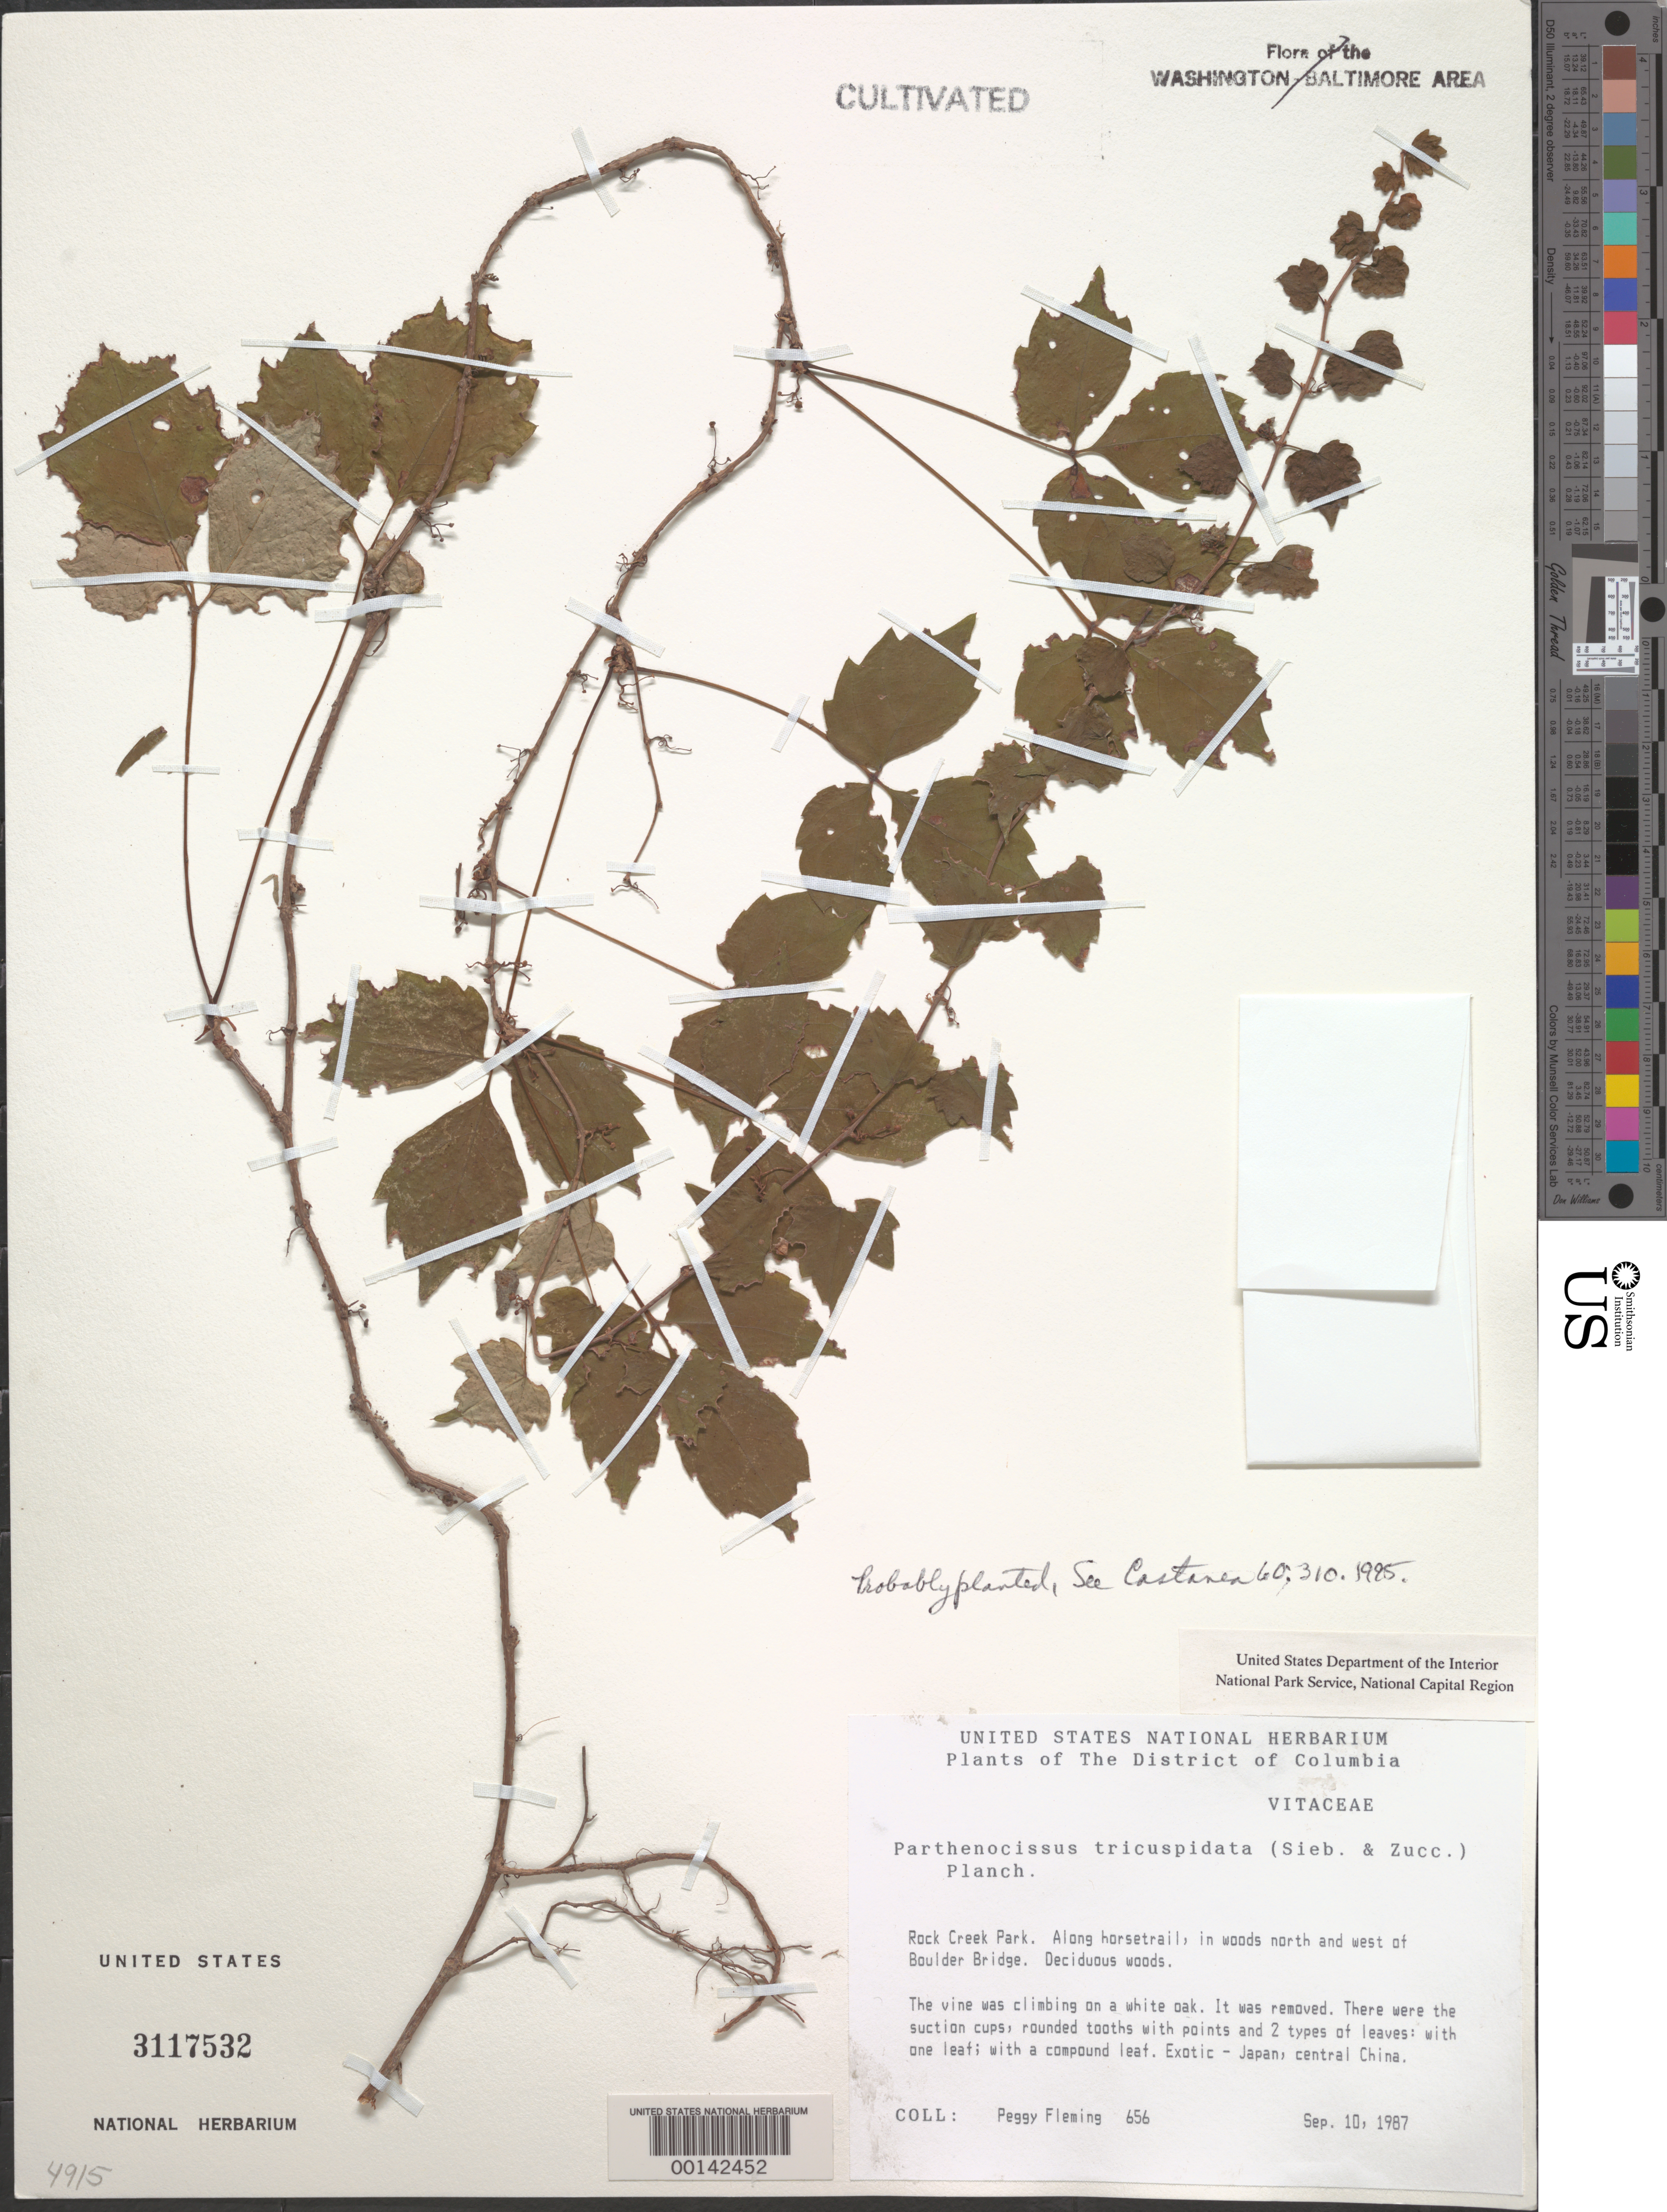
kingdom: Plantae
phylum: Tracheophyta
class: Magnoliopsida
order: Vitales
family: Vitaceae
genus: Parthenocissus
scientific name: Parthenocissus tricuspidata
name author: (Siebold & Zucc.) Planch.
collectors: P. Fleming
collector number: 656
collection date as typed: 10 Sep 1987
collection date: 1987-09-10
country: United States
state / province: District of Columbia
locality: Rock Creek Park.along Horsetrail, in woods north and west of Boulder Bridge. Rock Creek Park and vicinity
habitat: Deciduous woods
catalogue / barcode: US 3117532